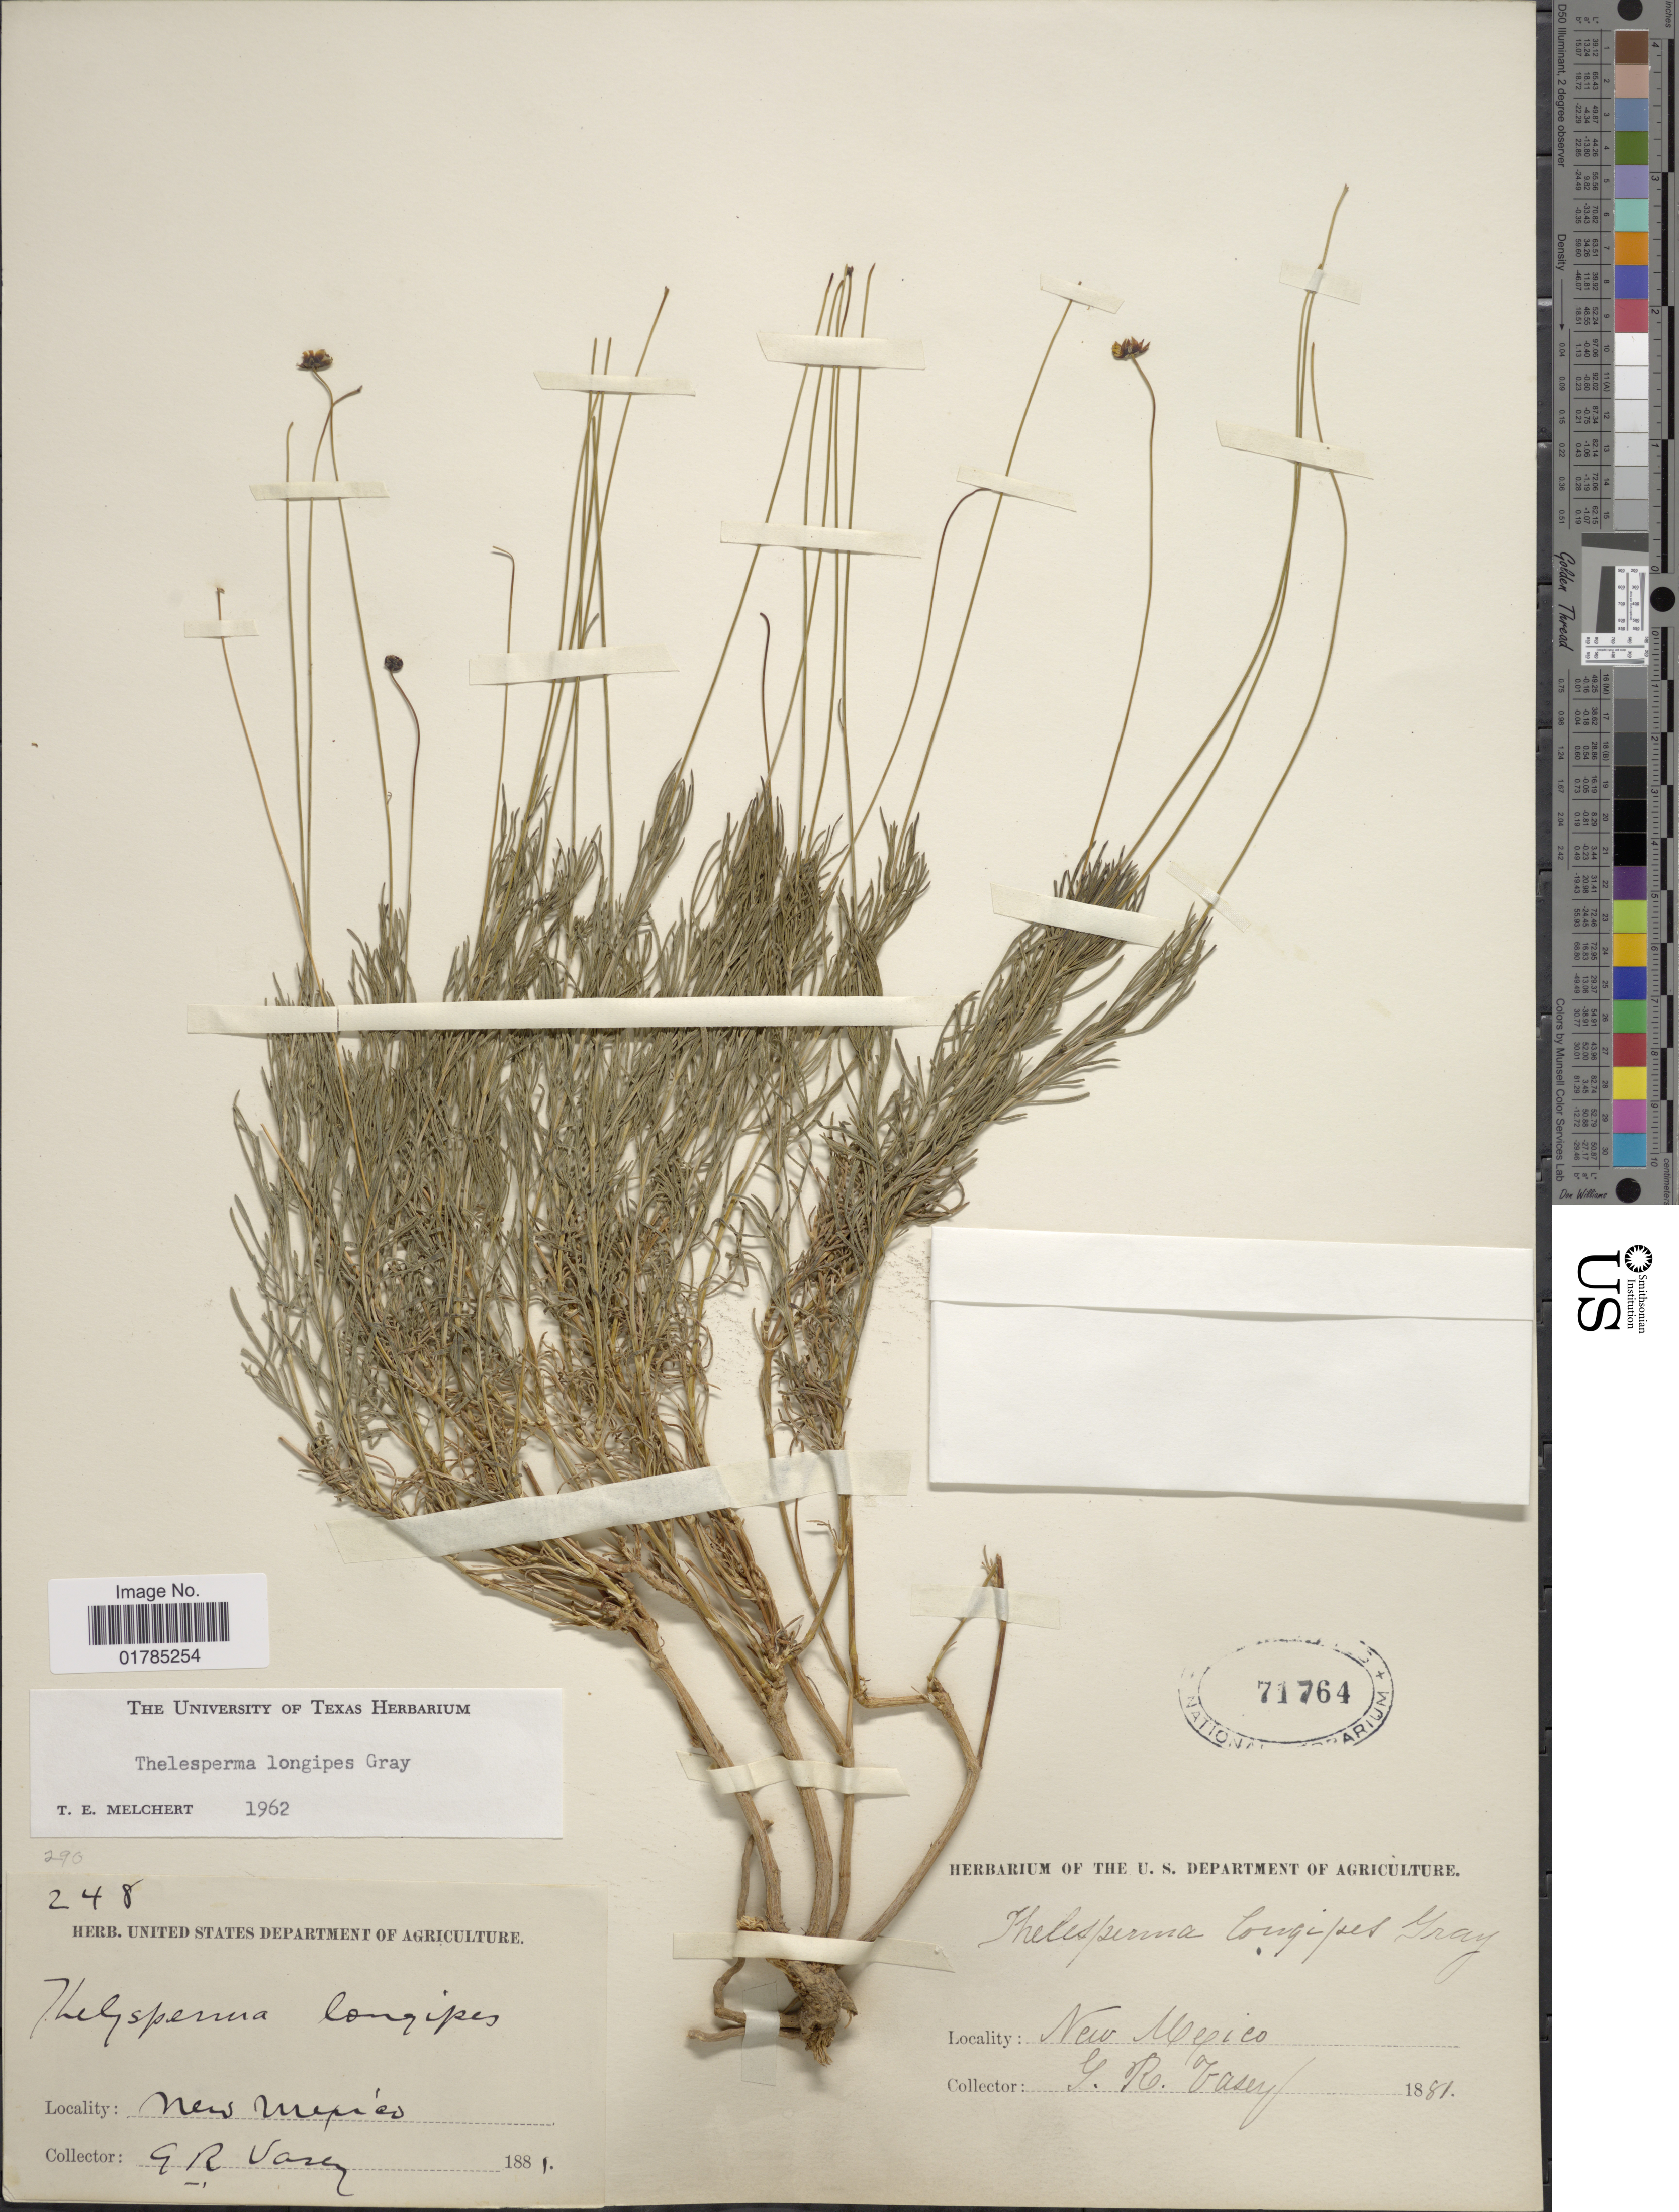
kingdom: Plantae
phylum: Tracheophyta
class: Magnoliopsida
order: Asterales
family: Asteraceae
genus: Thelesperma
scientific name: Thelesperma longipes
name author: A. Gray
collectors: G. R. Vasey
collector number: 248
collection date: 1881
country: United States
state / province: New Mexico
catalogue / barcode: US 71764